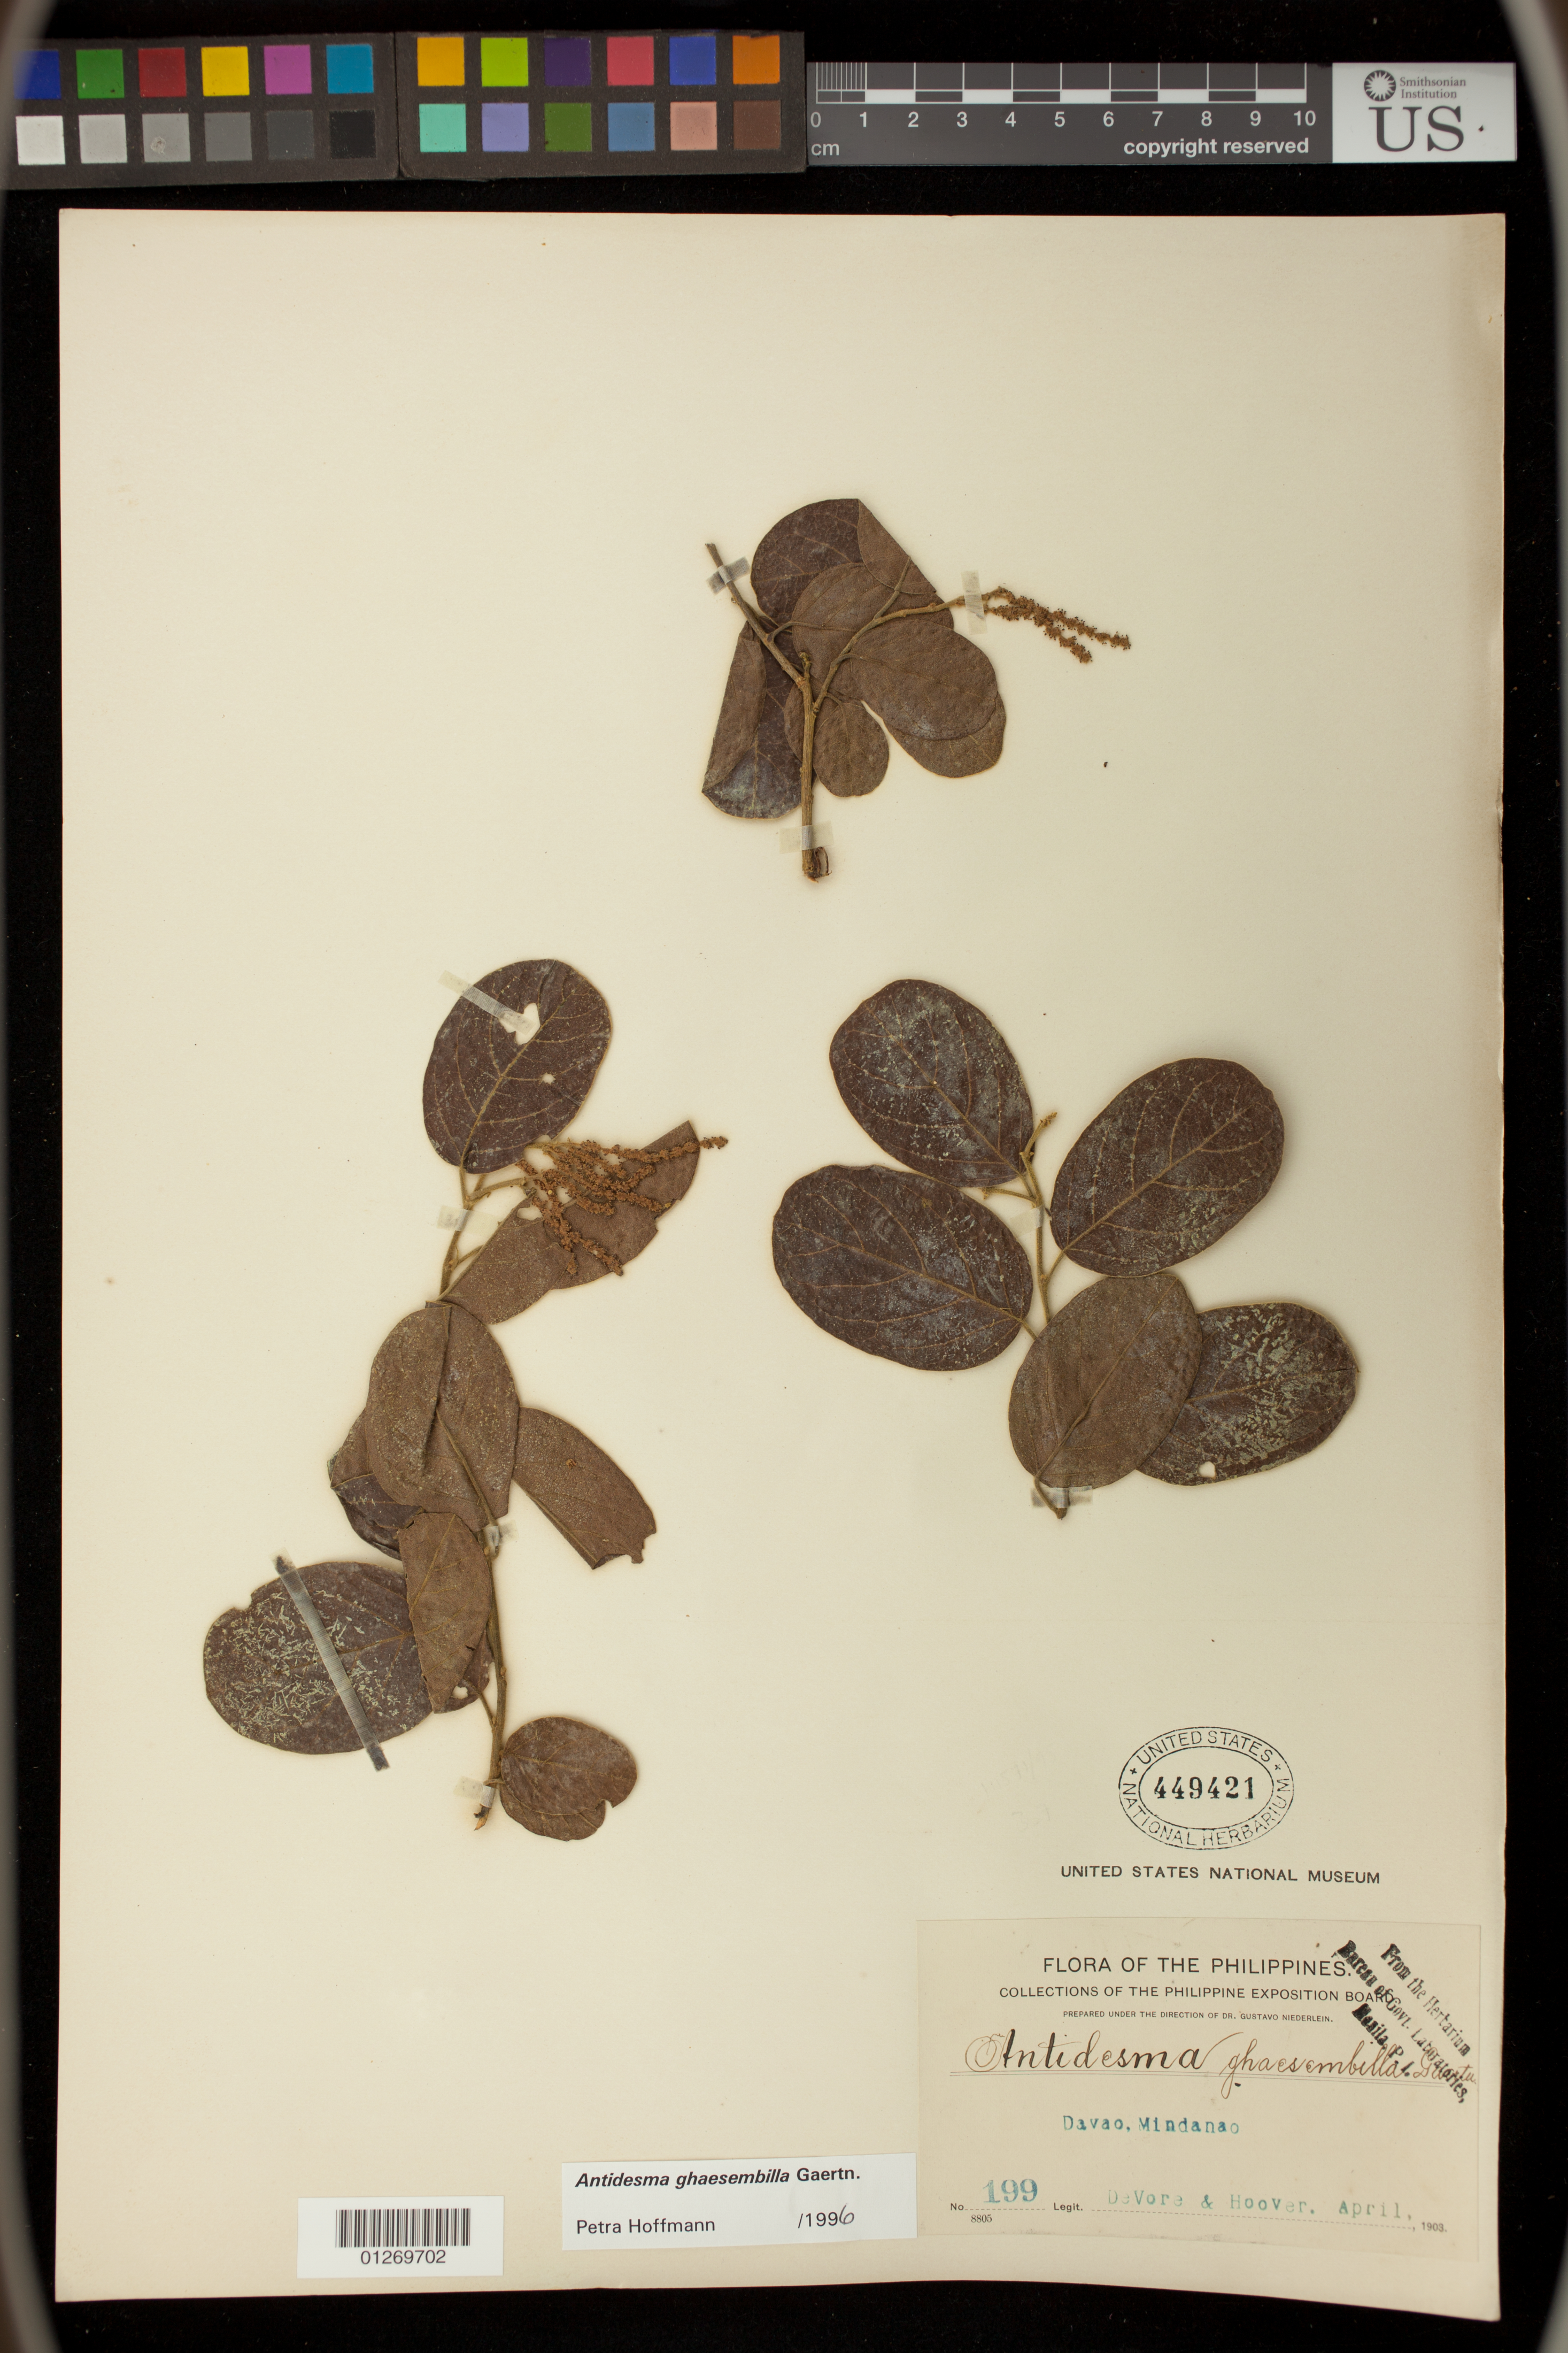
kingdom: Plantae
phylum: Tracheophyta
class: Magnoliopsida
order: Malpighiales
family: Phyllanthaceae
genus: Antidesma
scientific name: Antidesma ghaesembilla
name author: Gaertn.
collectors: -. DeVore & -- Hoover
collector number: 199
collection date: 1903-04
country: Philippines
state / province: Davao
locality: Mindanao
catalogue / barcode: US 449421